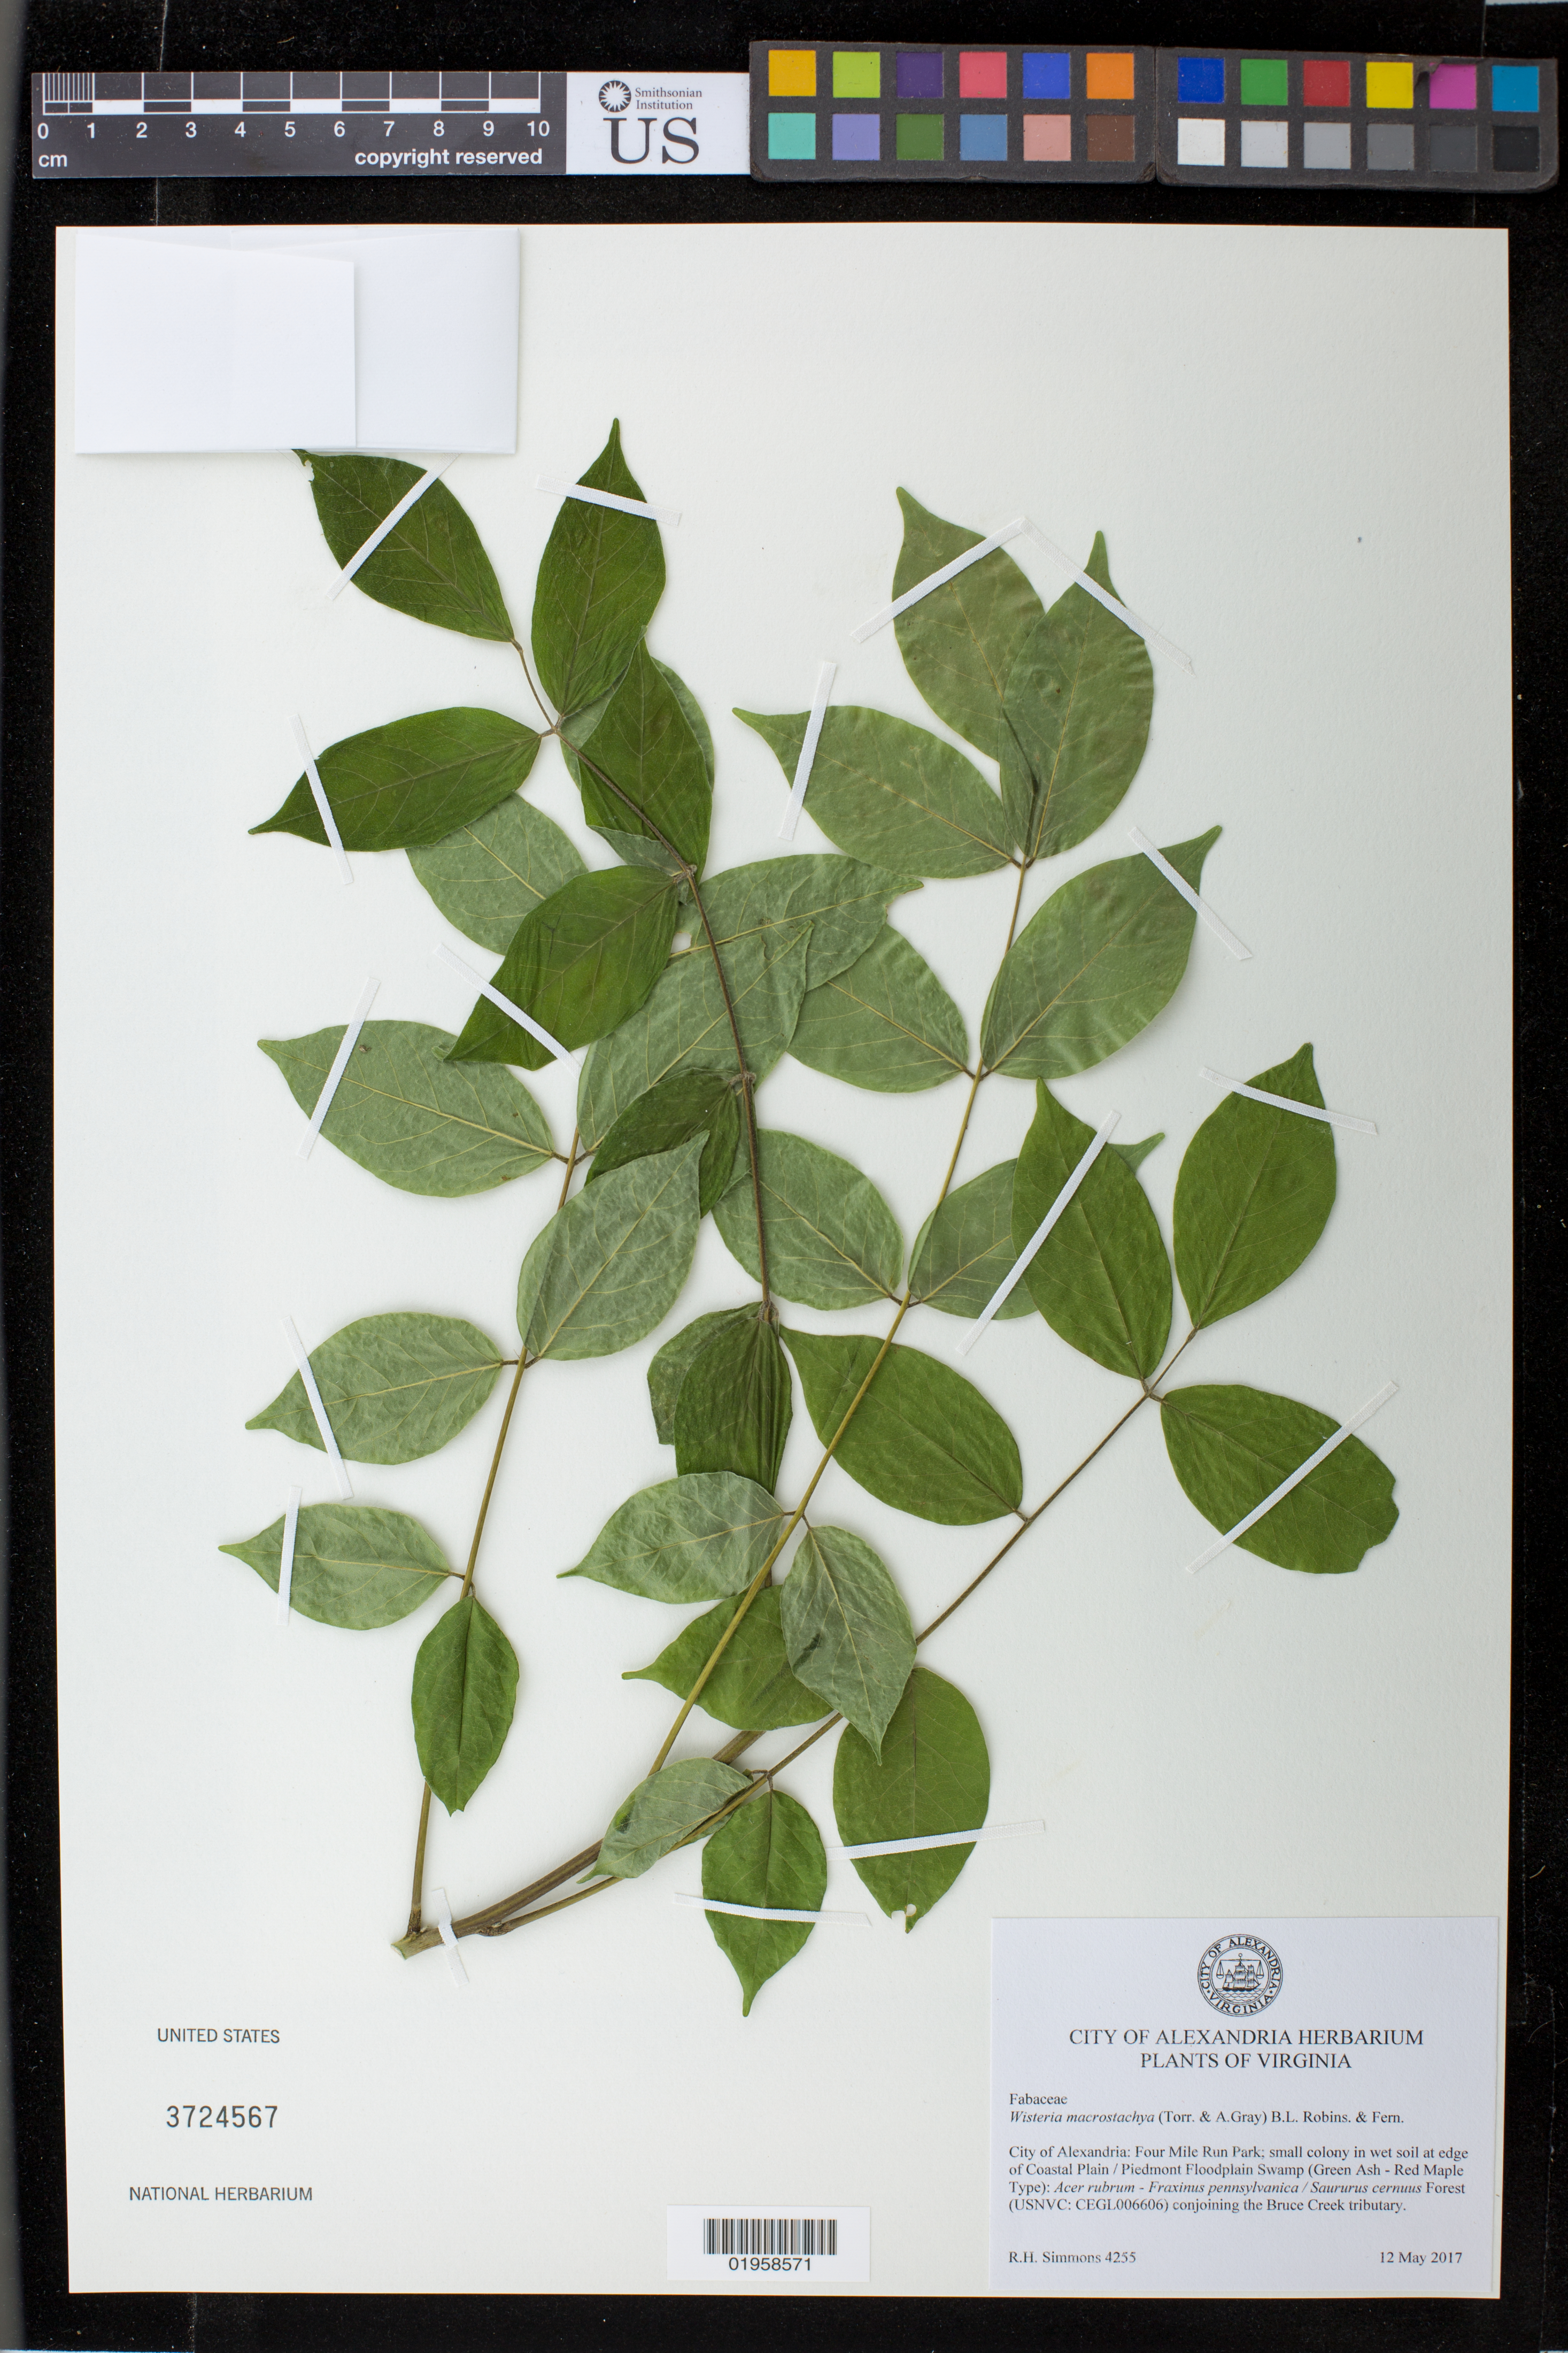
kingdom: Plantae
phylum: Tracheophyta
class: Magnoliopsida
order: Fabales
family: Fabaceae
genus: Wisteria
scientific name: Wisteria macrostachya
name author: (Torr. & A. Gray) Nutt. ex B.L. Rob. & Fernald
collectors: R. H. Simmons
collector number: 4255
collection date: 2017-05-12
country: United States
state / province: Virginia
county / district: City of Alexandria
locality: City of Alexandria, Four Mile Run Park.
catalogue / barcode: US 3724567